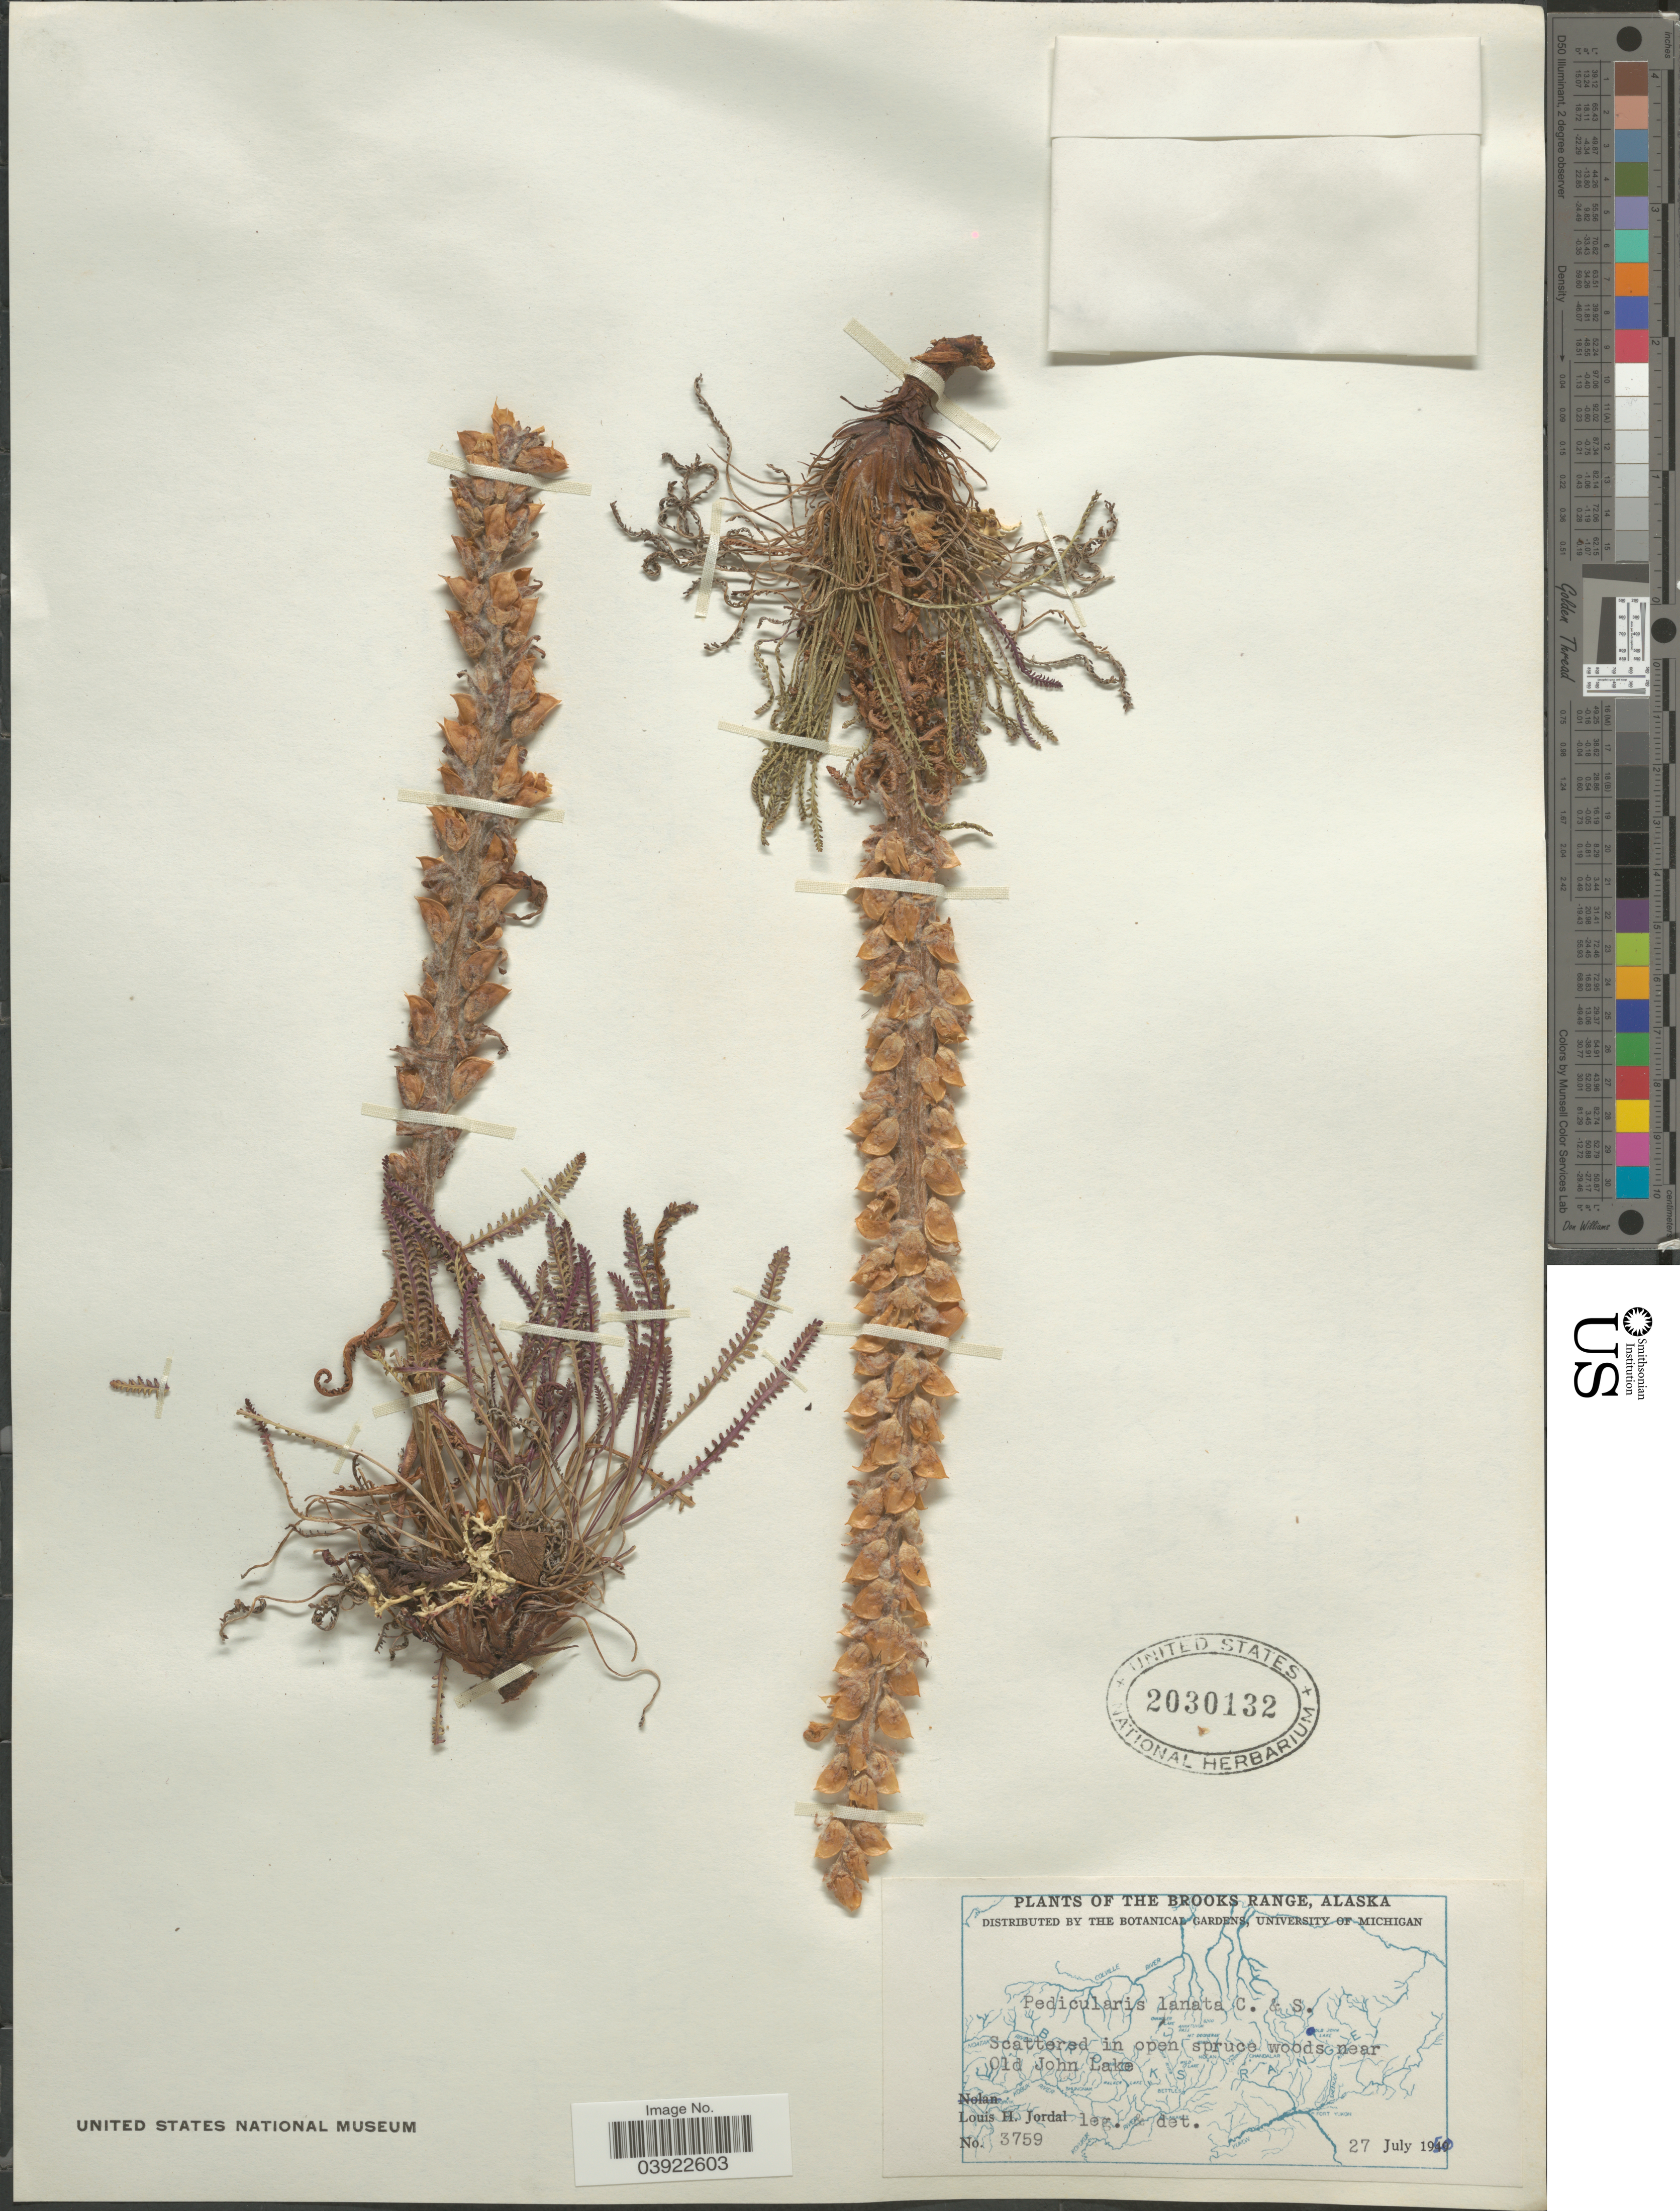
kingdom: Plantae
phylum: Tracheophyta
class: Magnoliopsida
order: Lamiales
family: Orobanchaceae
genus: Pedicularis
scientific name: Pedicularis lanata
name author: Willd. ex Cham. & Schltdl.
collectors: L. Jordal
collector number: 3759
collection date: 1950-07-27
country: United States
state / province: Alaska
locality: The Brooks Range. Near Old John Lake.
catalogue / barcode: US 2030132